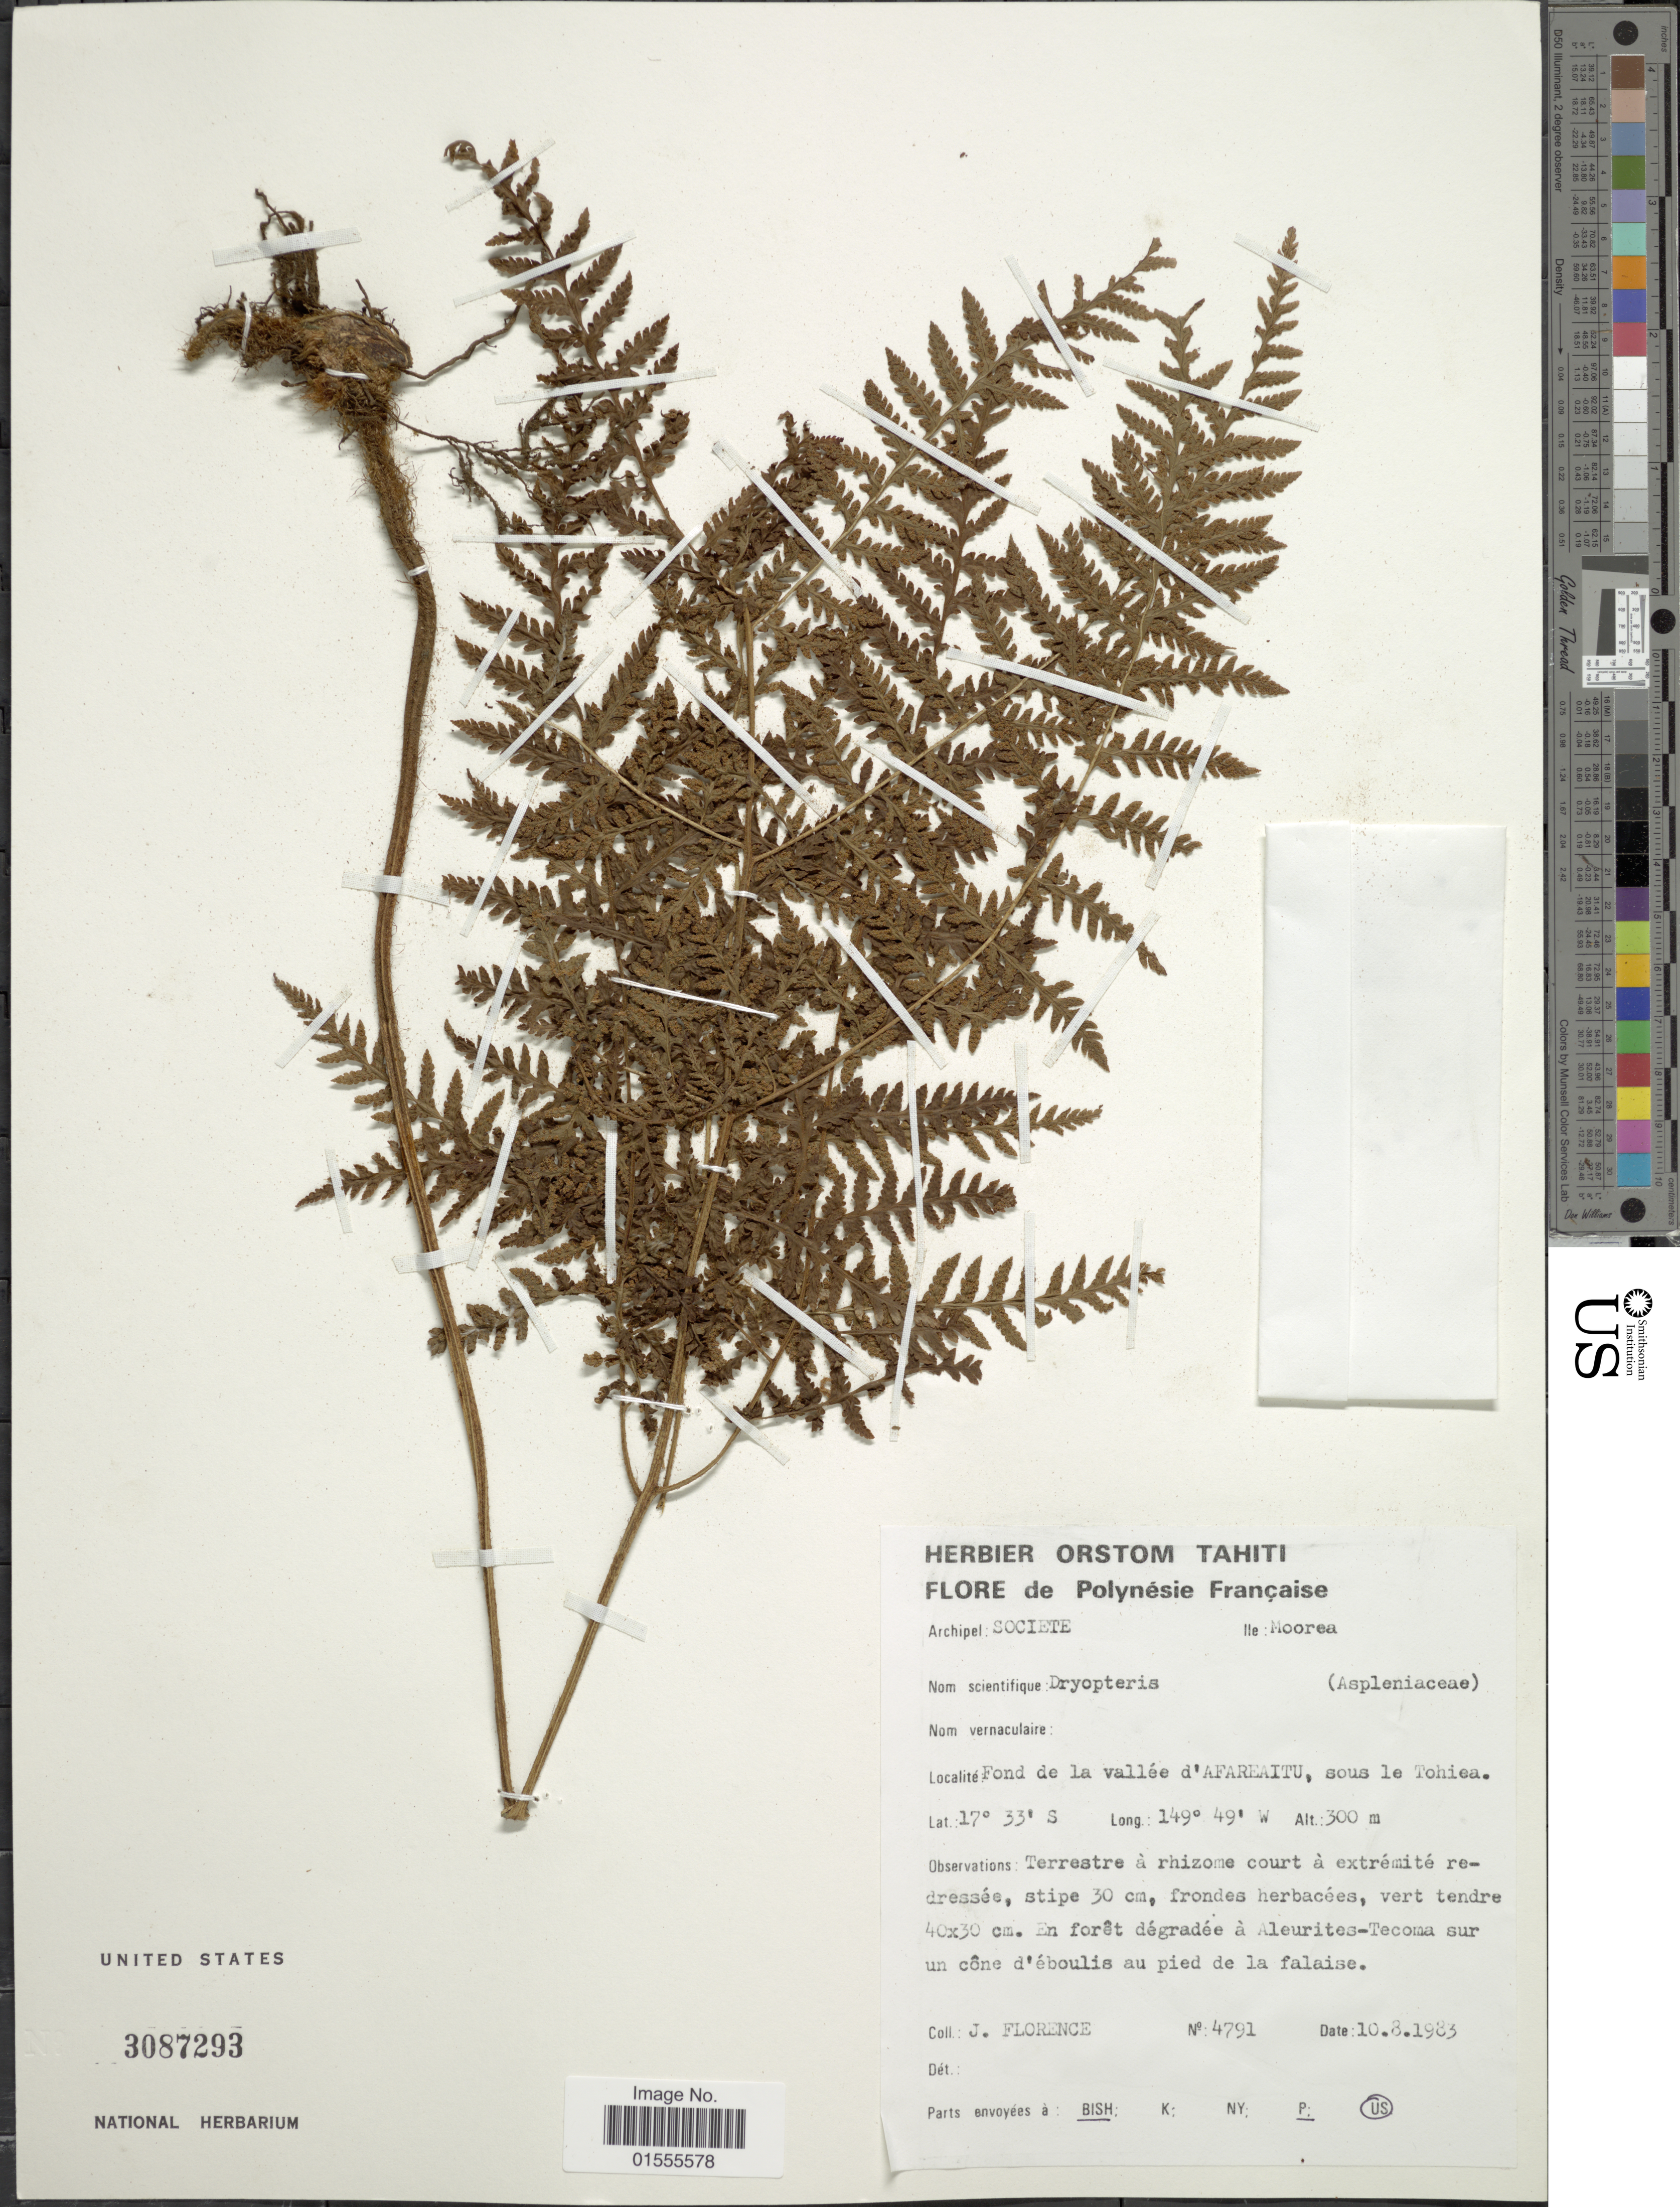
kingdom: Plantae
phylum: Tracheophyta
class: Polypodiopsida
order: Polypodiales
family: Dryopteridaceae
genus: Dryopteris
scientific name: Dryopteris sp.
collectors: J. Florence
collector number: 4791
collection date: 1983-08-10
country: French Polynesia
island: Moorea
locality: Archipel: Society, Ile: Moorea, Fond de la vallée d'Afareaitu, sous le Tohiea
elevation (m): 300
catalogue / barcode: US 3087293